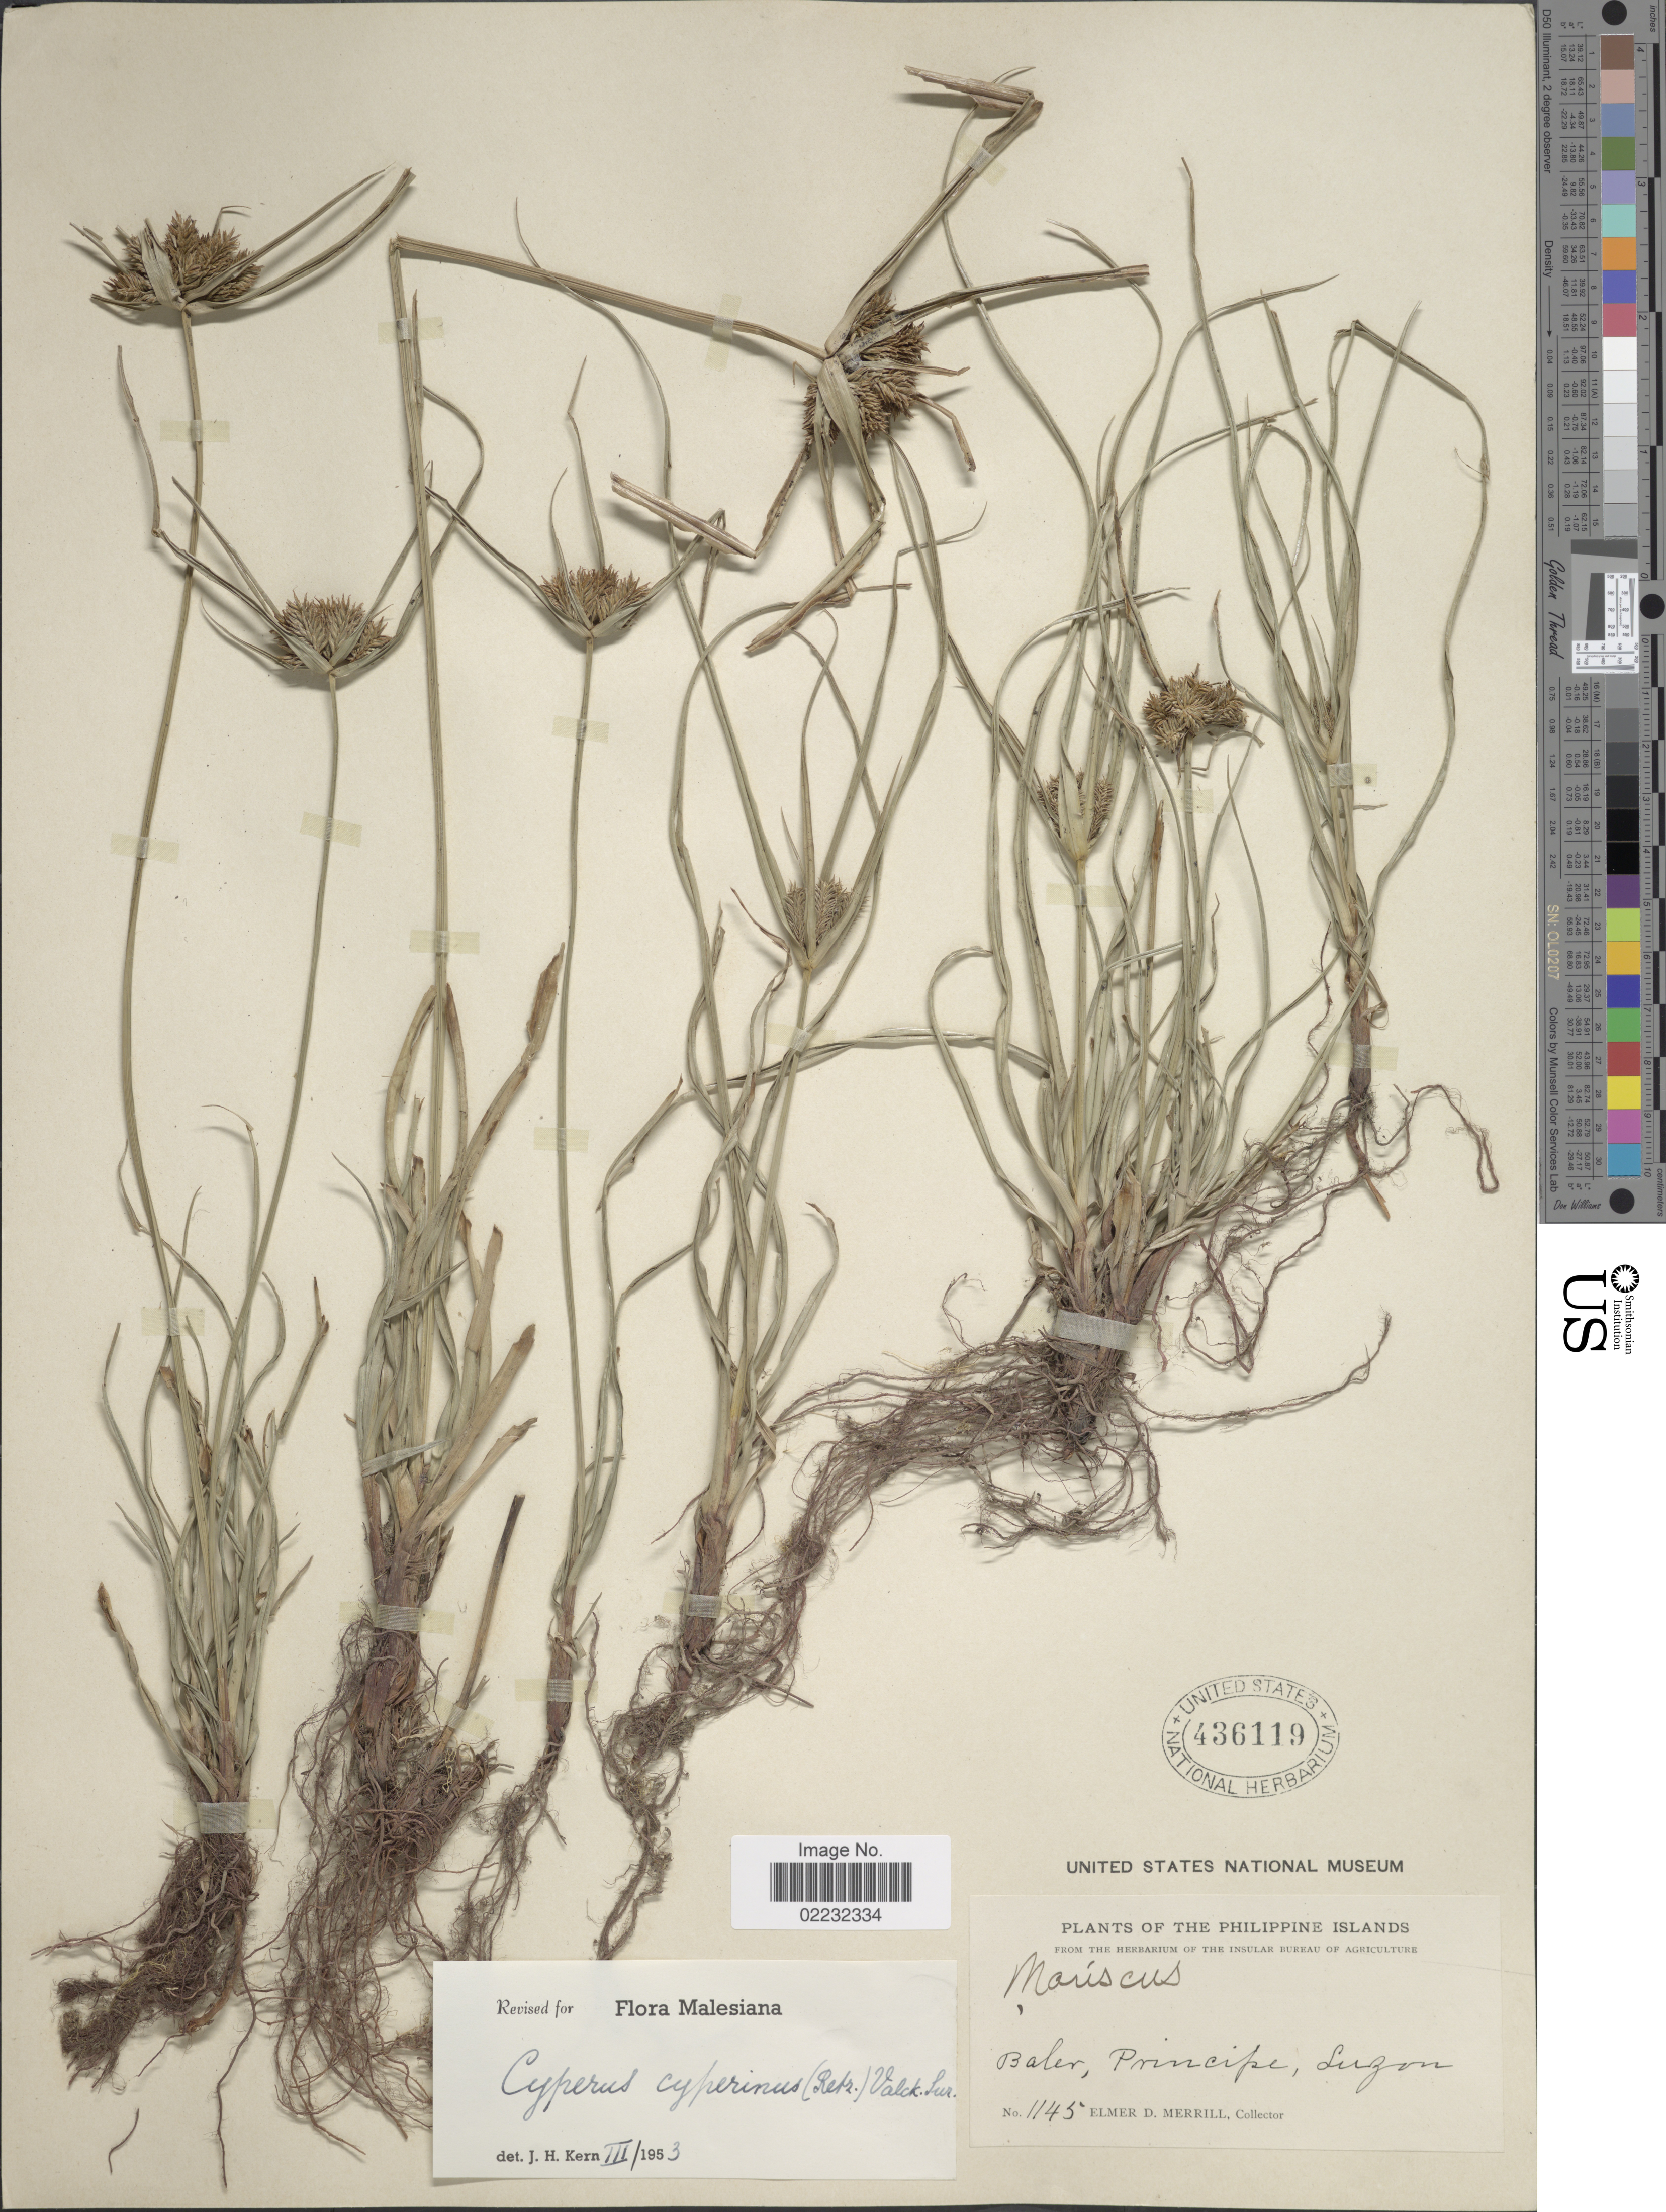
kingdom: Plantae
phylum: Tracheophyta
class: Liliopsida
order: Poales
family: Cyperaceae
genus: Cyperus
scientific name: Cyperus cyperinus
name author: (Retz.) Valck. Sur.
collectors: E. D. Merrill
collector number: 1145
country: Philippines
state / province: Central Luzon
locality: Philippine Islands, Baler, Principe, Luzon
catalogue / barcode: US 436119